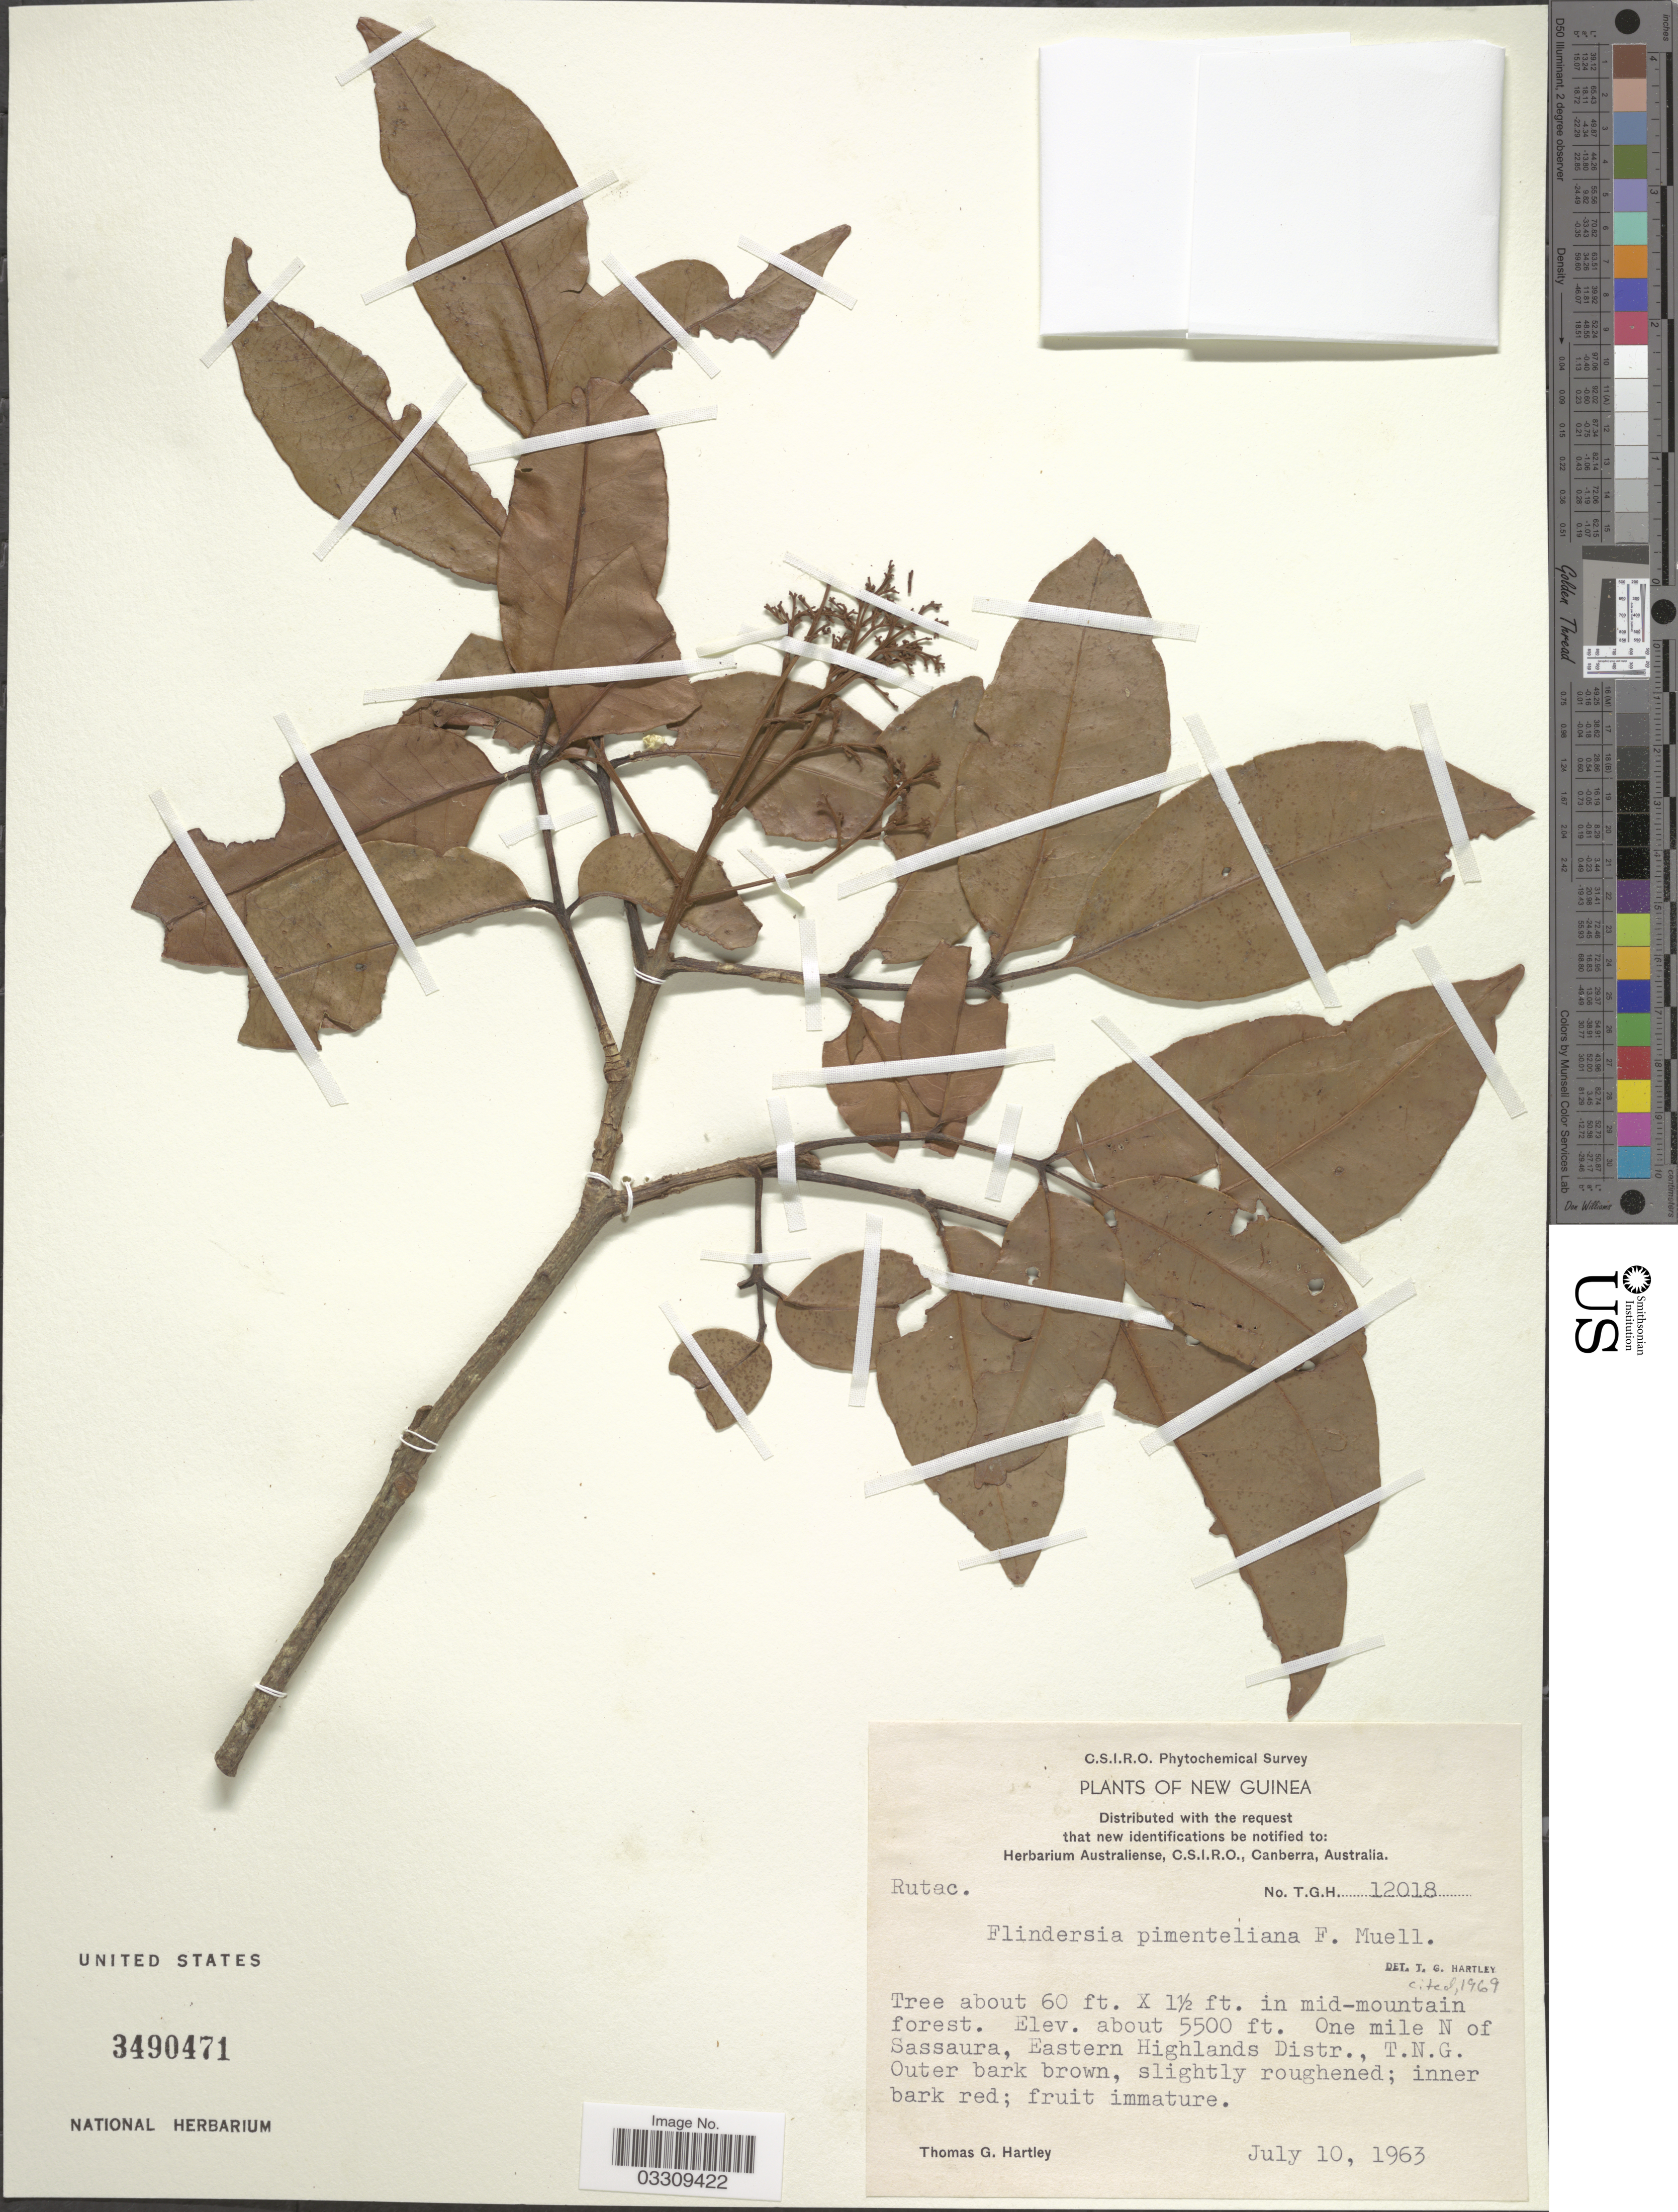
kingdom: Plantae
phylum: Tracheophyta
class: Magnoliopsida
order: Sapindales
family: Rutaceae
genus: Flindersia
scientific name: Flindersia pimenteliana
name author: F. Muell.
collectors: T. G. Hartley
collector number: T.G.H.12018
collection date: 1963-07-10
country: Papua New Guinea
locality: New Guinea. One mile N of Sassaura, Eastern Highlands Distr., T.N.G.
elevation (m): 1676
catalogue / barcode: US 3490471